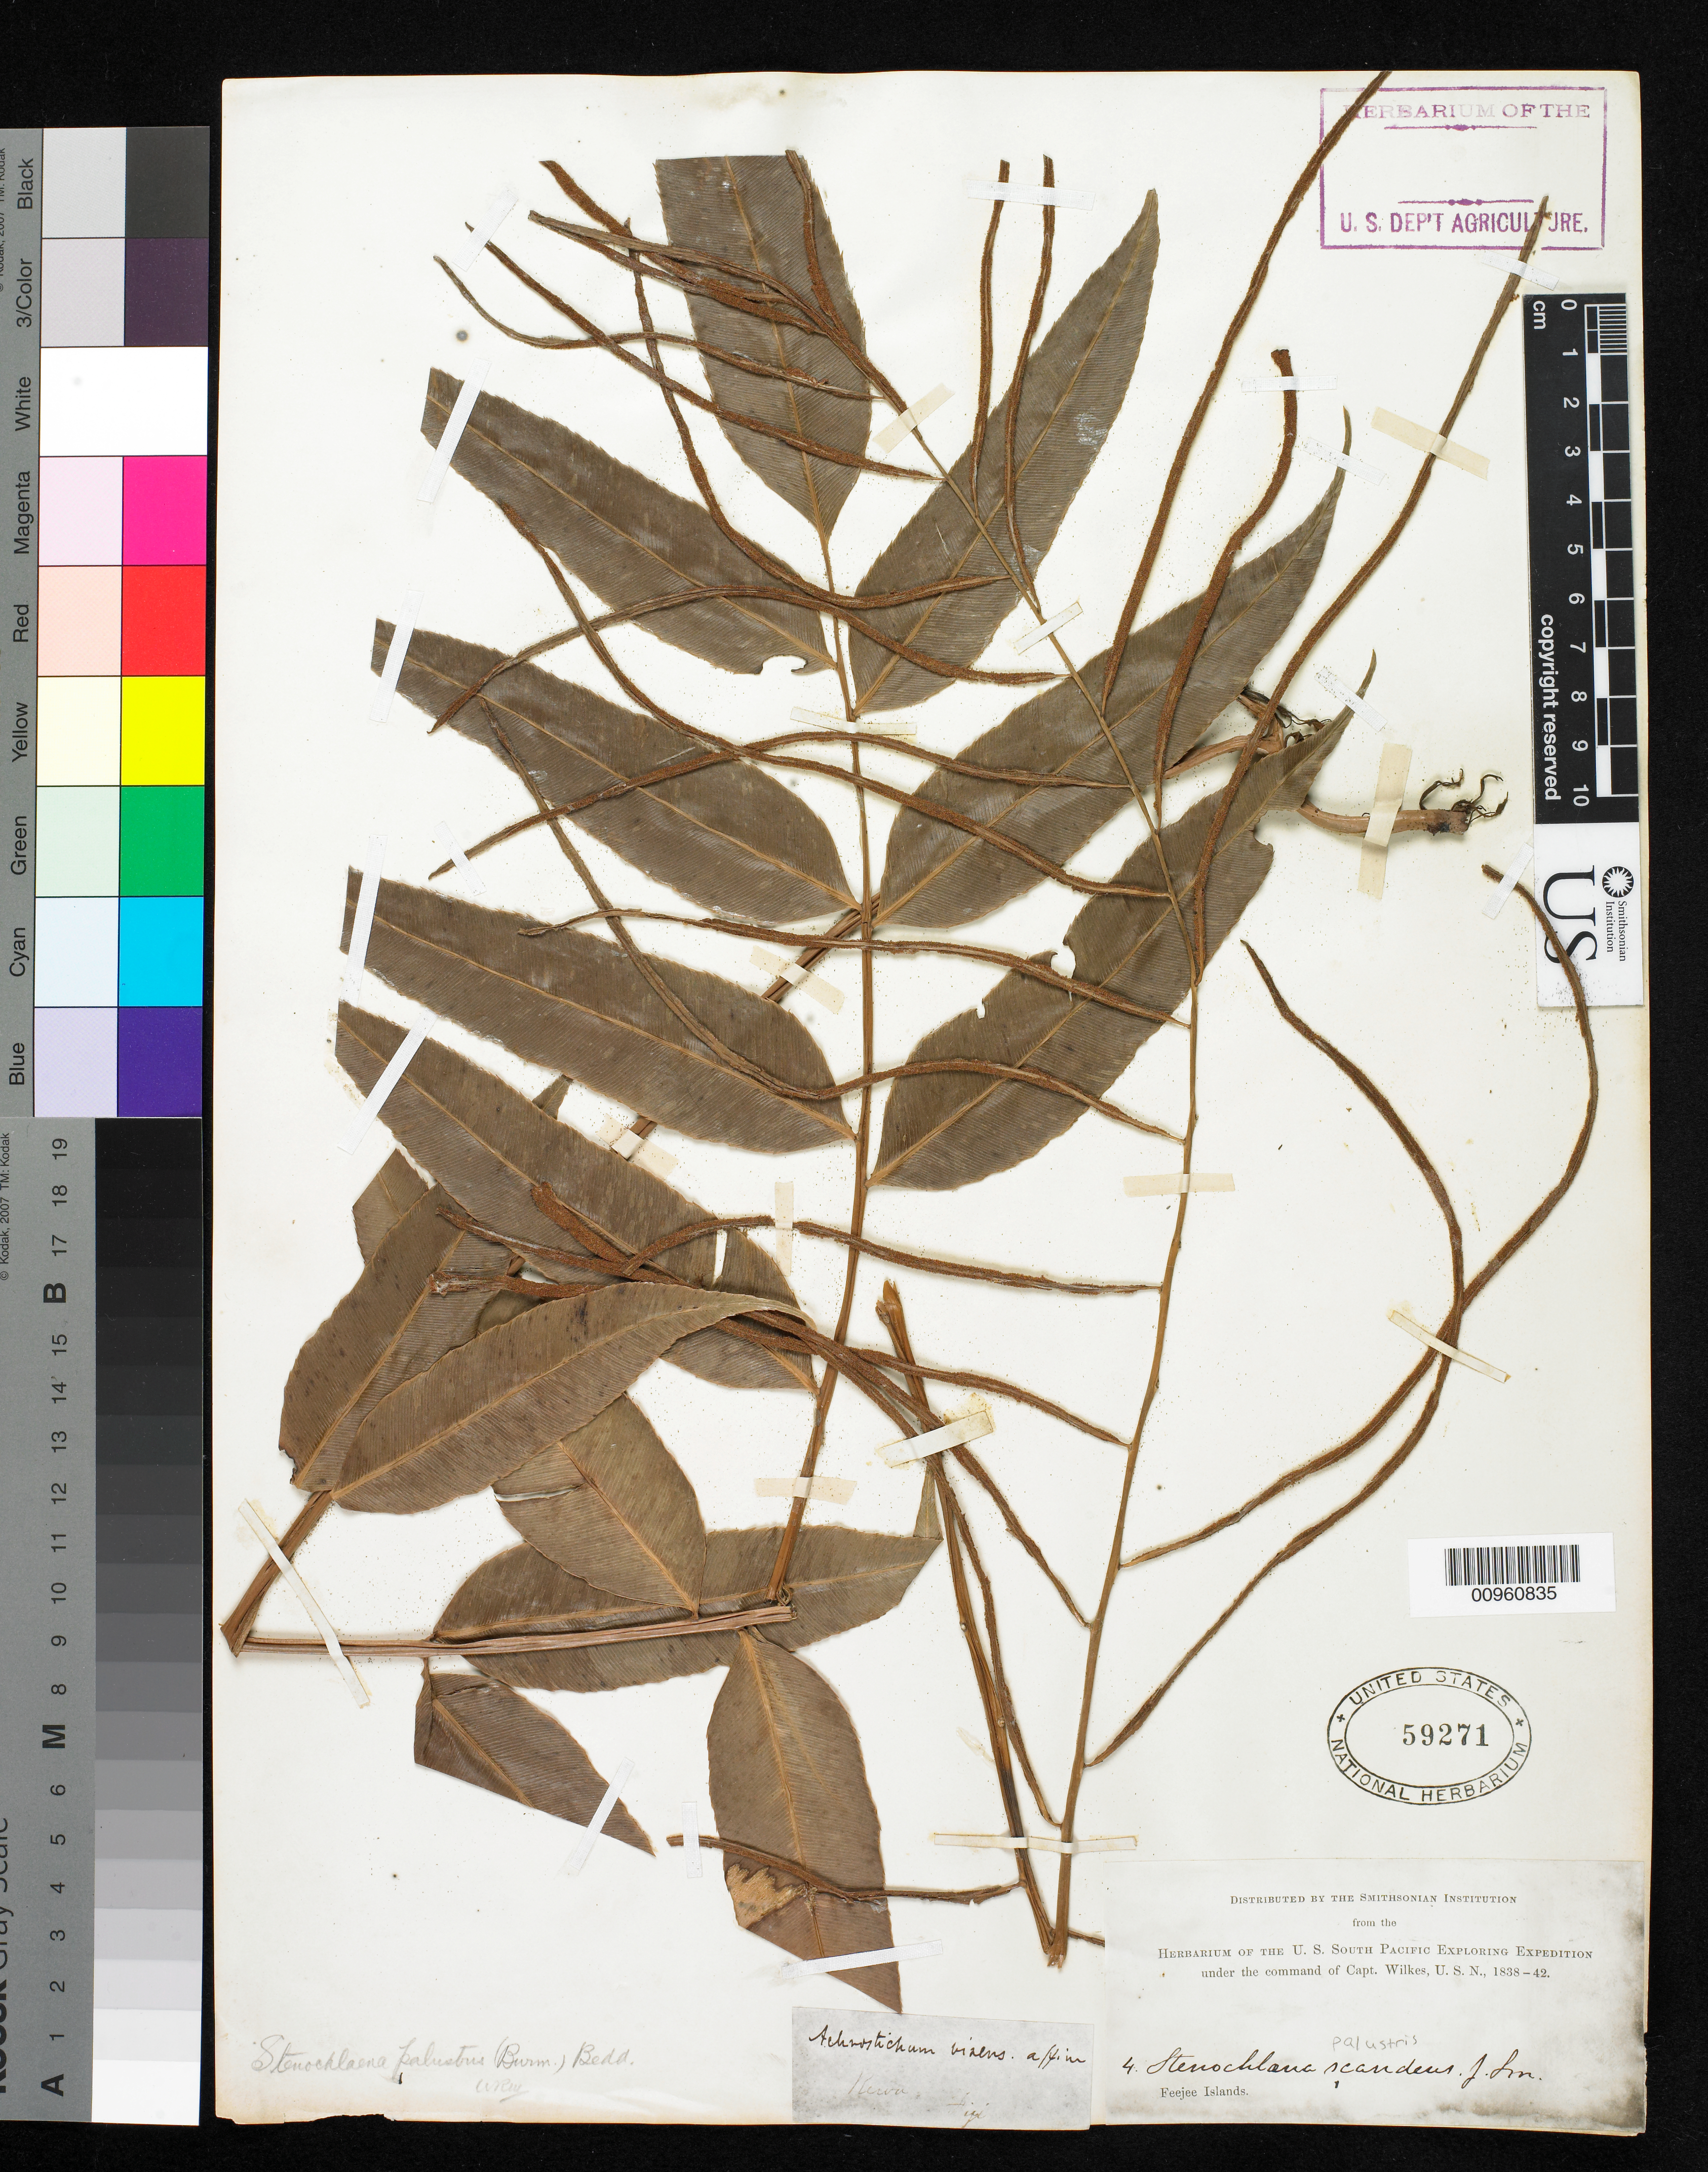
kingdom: Plantae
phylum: Tracheophyta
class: Polypodiopsida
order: Polypodiales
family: Blechnaceae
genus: Stenochlaena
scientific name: Stenochlaena palustris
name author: (Burm. f.) Bedd.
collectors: Wilkes Explor. Exped.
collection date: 1838/1842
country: Fiji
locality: Feejee Islands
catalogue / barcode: US 59271